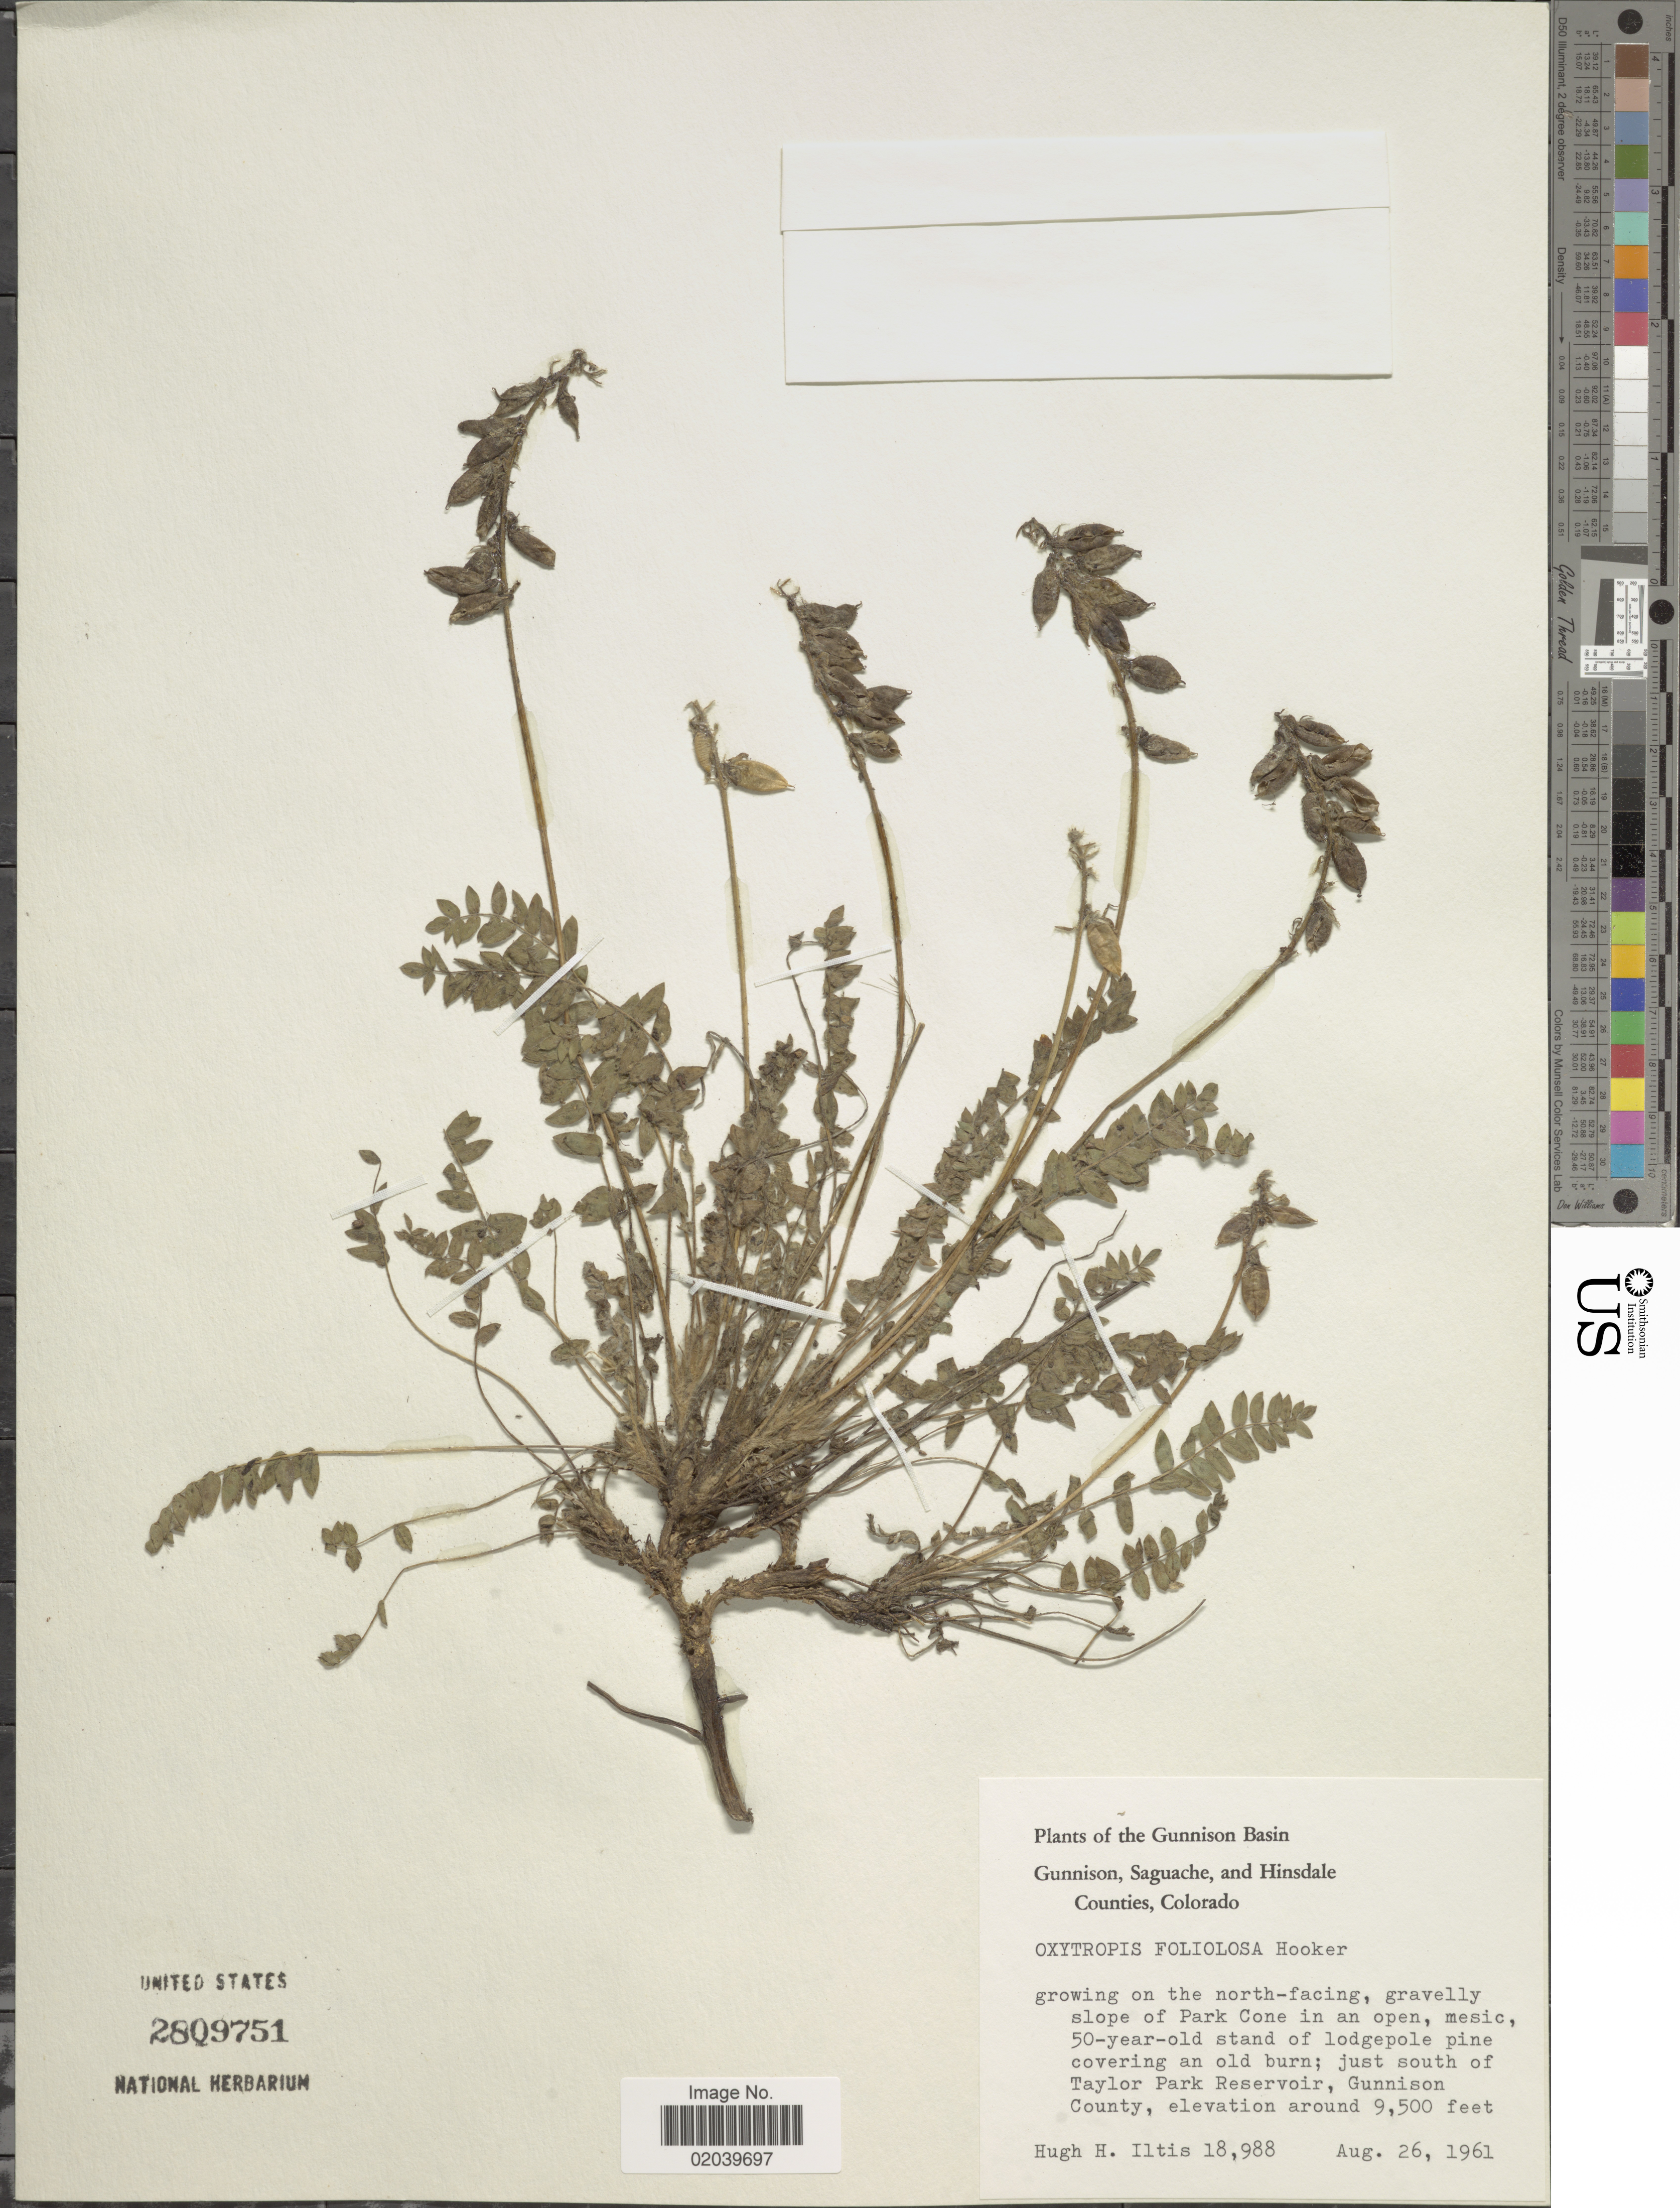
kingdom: Plantae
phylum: Tracheophyta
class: Magnoliopsida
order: Fabales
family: Fabaceae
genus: Oxytropis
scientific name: Oxytropis deflexa var. foliolosa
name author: (Hook.) Barneby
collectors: H. H. Iltis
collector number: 18988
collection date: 1961-08-26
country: United States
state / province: Colorado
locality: The Gunnison Basin, Gunnison, Saguache, and Hinsdale Counties, Colorado, slope of Park Cone in an open, mesic 50-year-old stan dof lodgepole pine covering an old born, just south of Taylor Park Reservoir, Gunnison County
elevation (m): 2896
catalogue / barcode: US 2809751